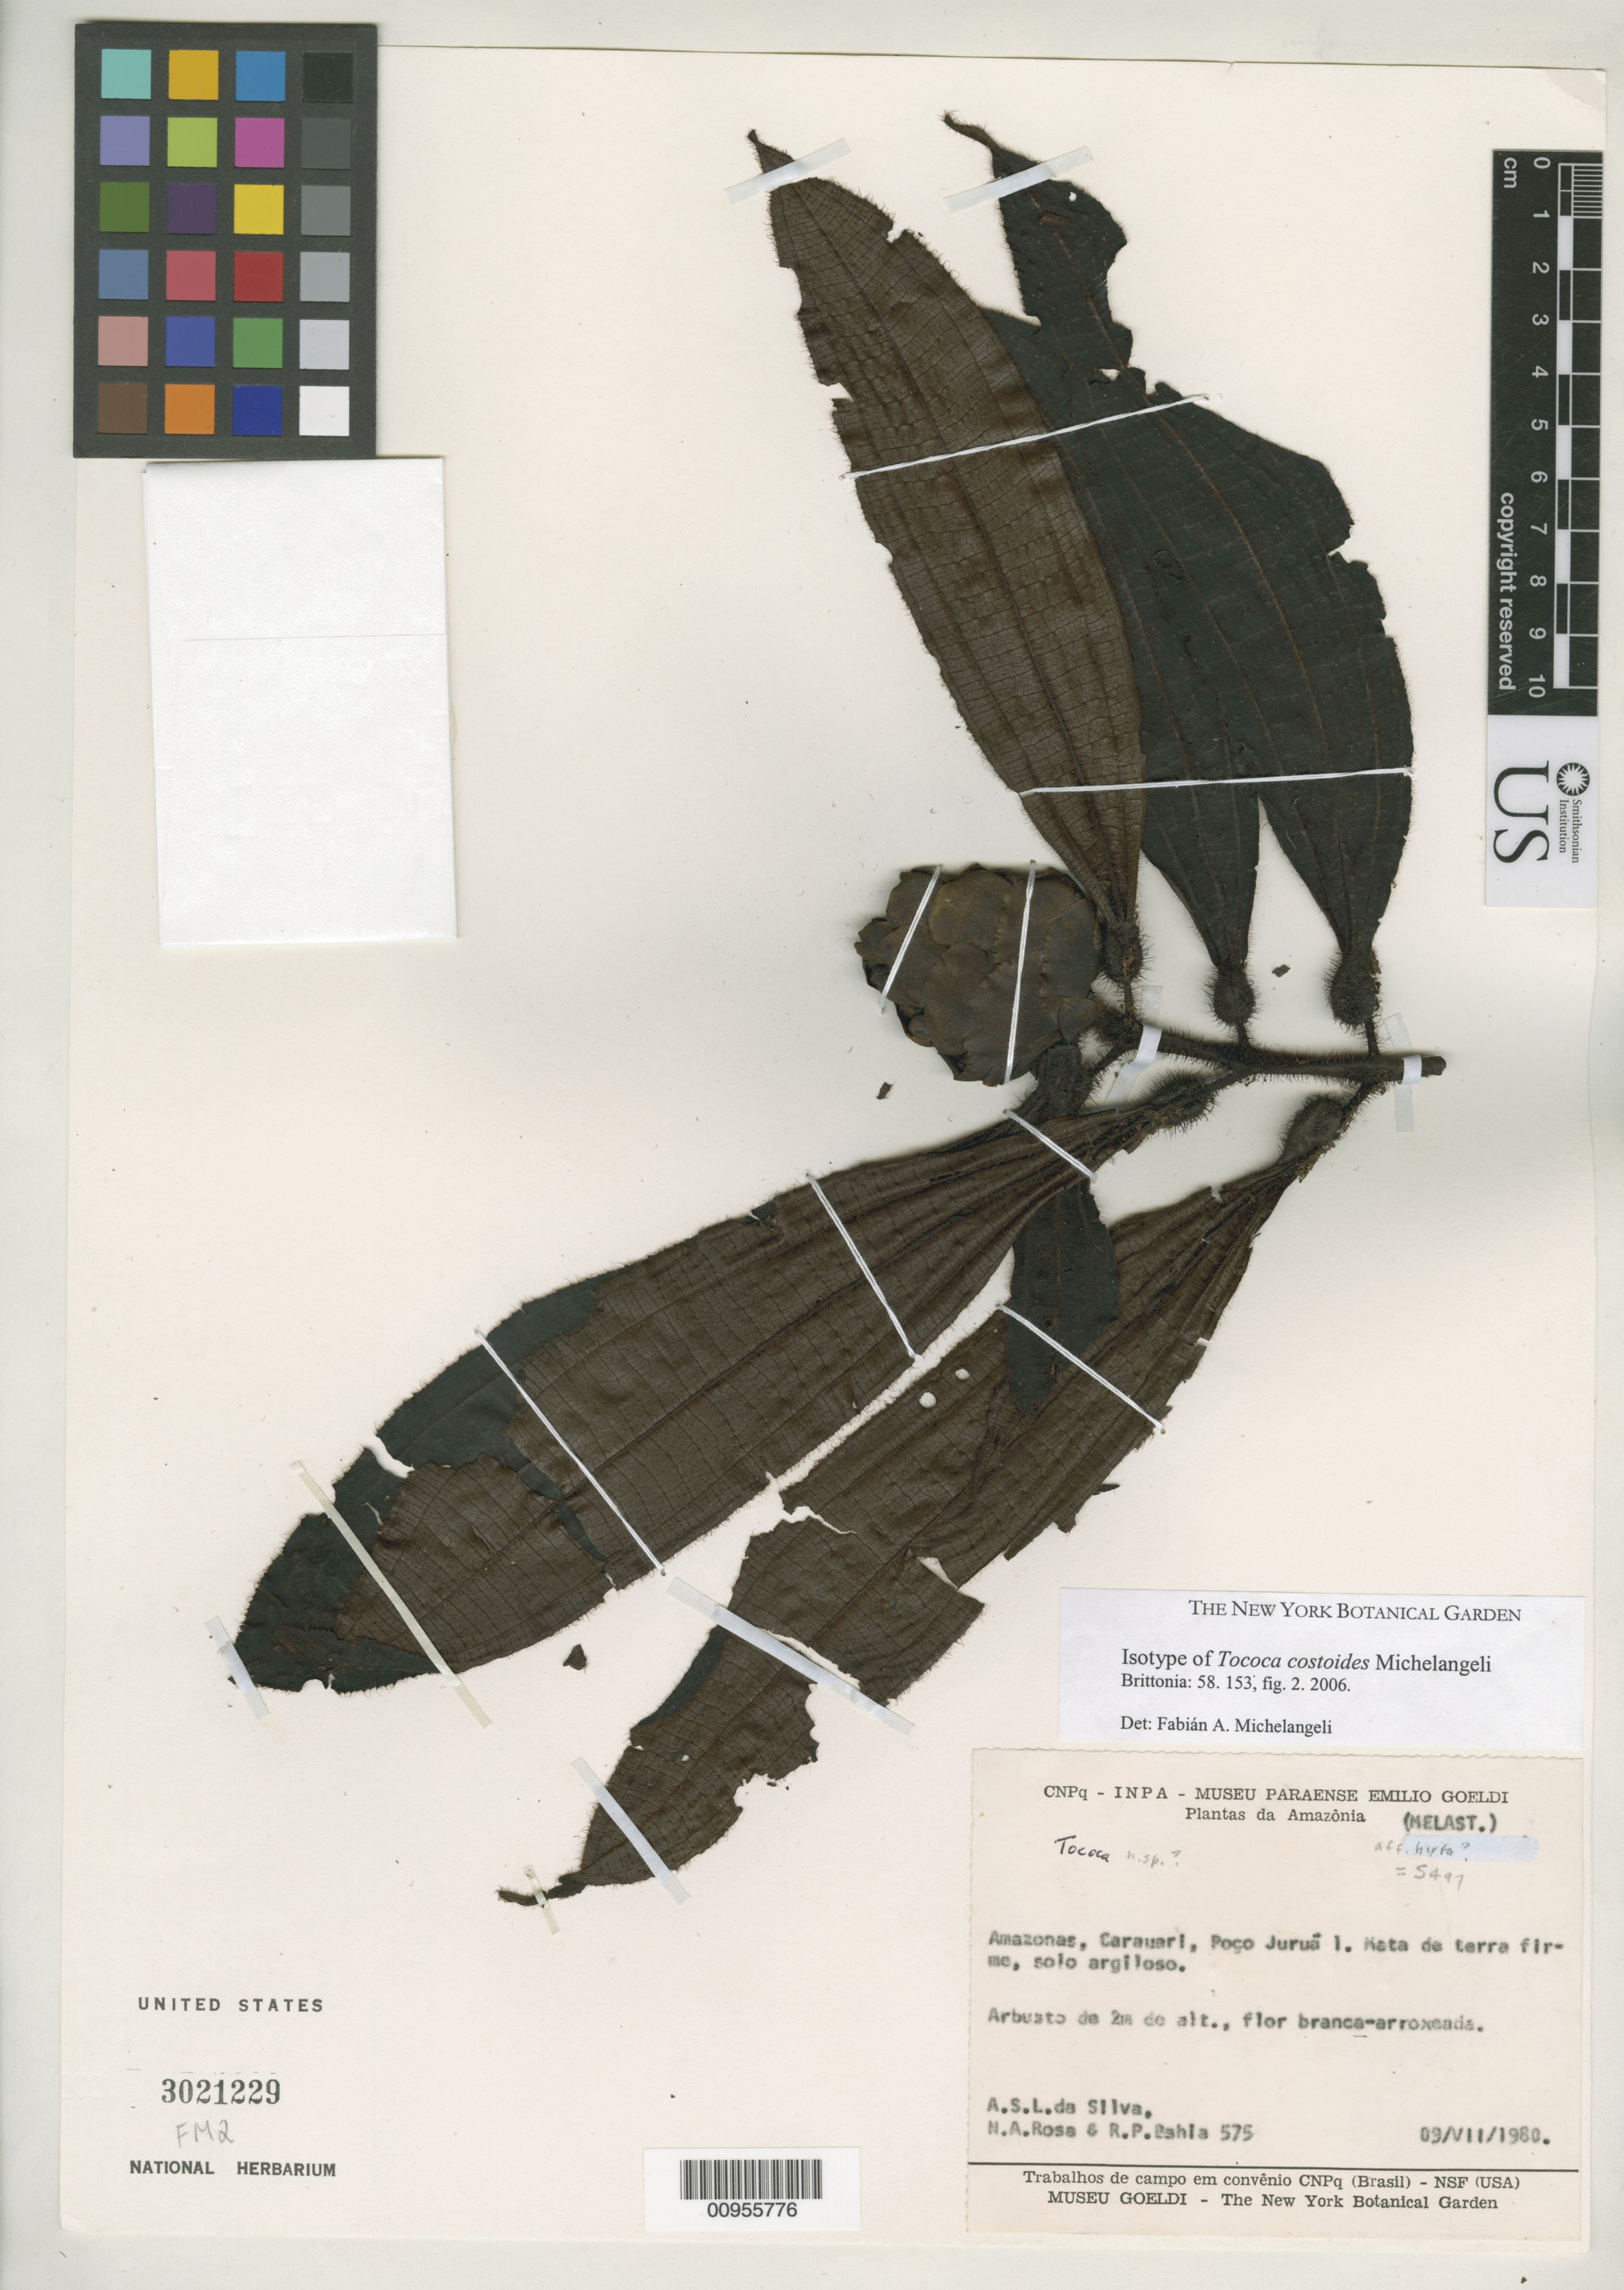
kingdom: Plantae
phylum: Tracheophyta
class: Magnoliopsida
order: Myrtales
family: Melastomataceae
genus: Tococa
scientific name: Tococa costoides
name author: Michelang.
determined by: Michelangeli, F. A.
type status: Isotype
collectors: A. S. Silva, N. A. Rosa & R. P. Bahia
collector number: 575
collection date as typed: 09 Jul 1980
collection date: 1980-07-09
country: Brazil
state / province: Amazonas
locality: Amazonas, Carauari, Poço Juruá, mata de terra firme, solo argiloso.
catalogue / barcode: US 3021229